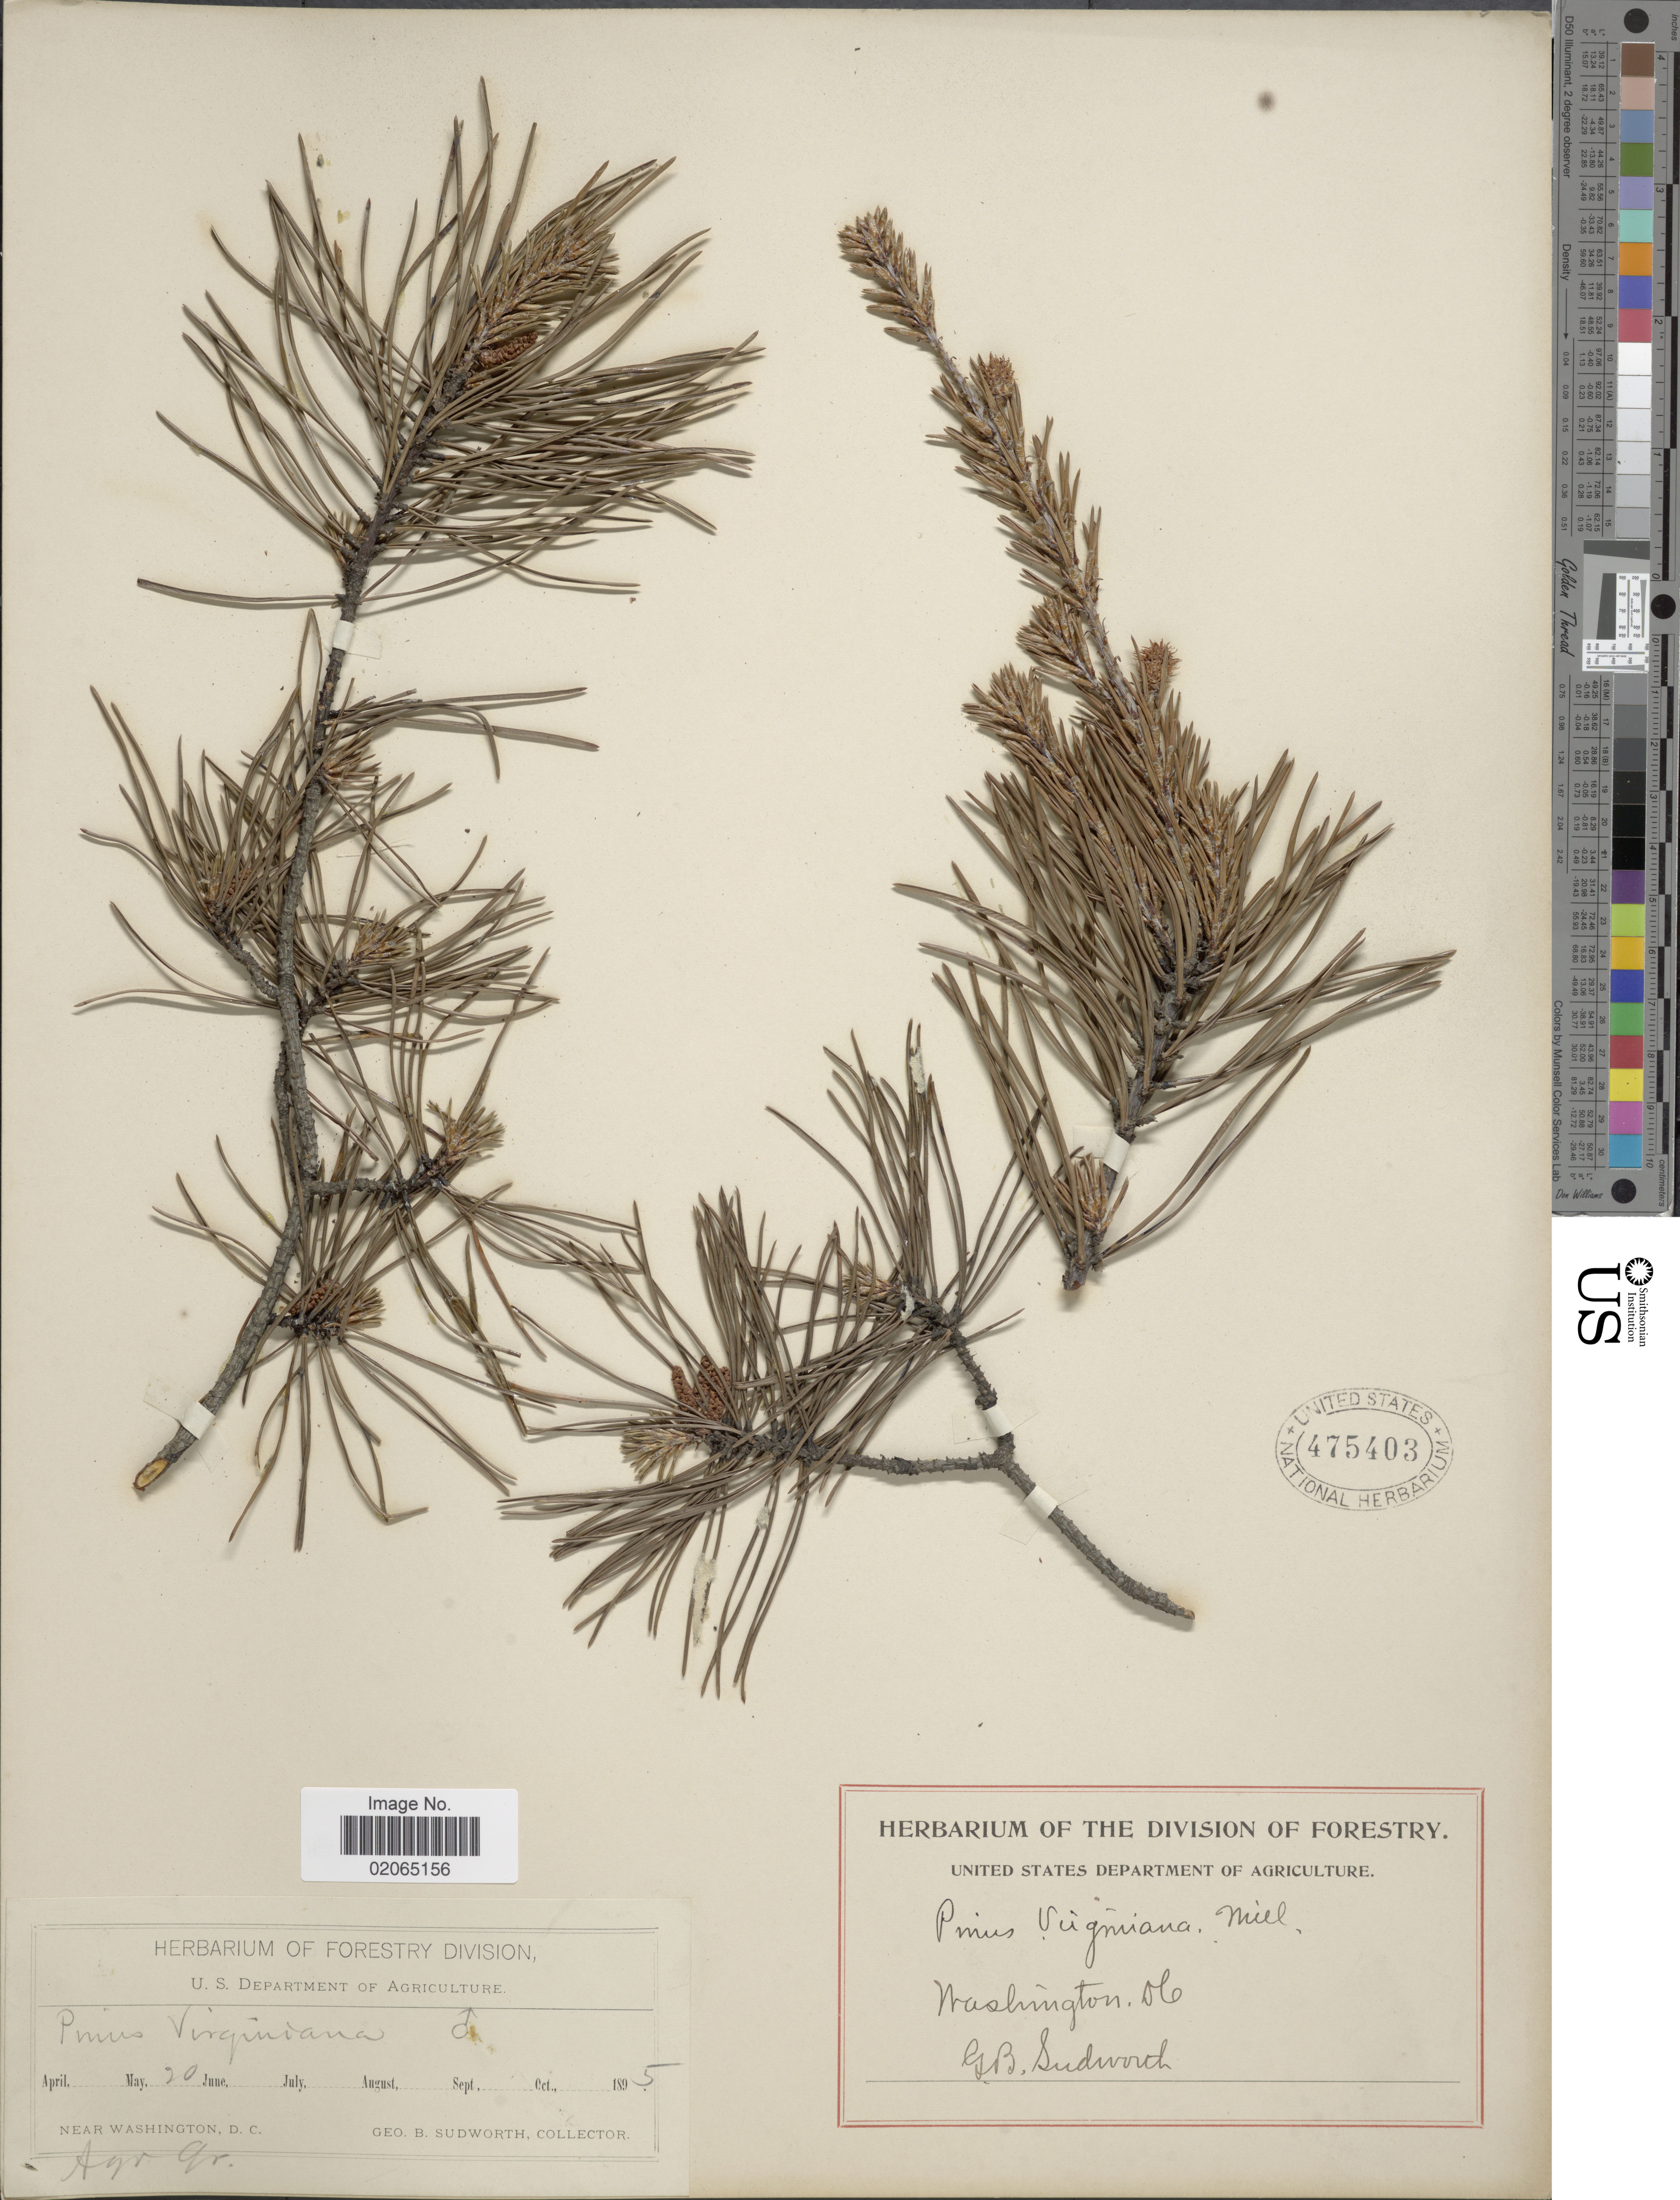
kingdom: Plantae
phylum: Tracheophyta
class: Pinopsida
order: Pinales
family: Pinaceae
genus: Pinus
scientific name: Pinus virginiana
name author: Mill.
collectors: G. B. Sudworth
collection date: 1895-06-20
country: United States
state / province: District of Columbia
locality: Washington, D. C.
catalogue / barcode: US 475403